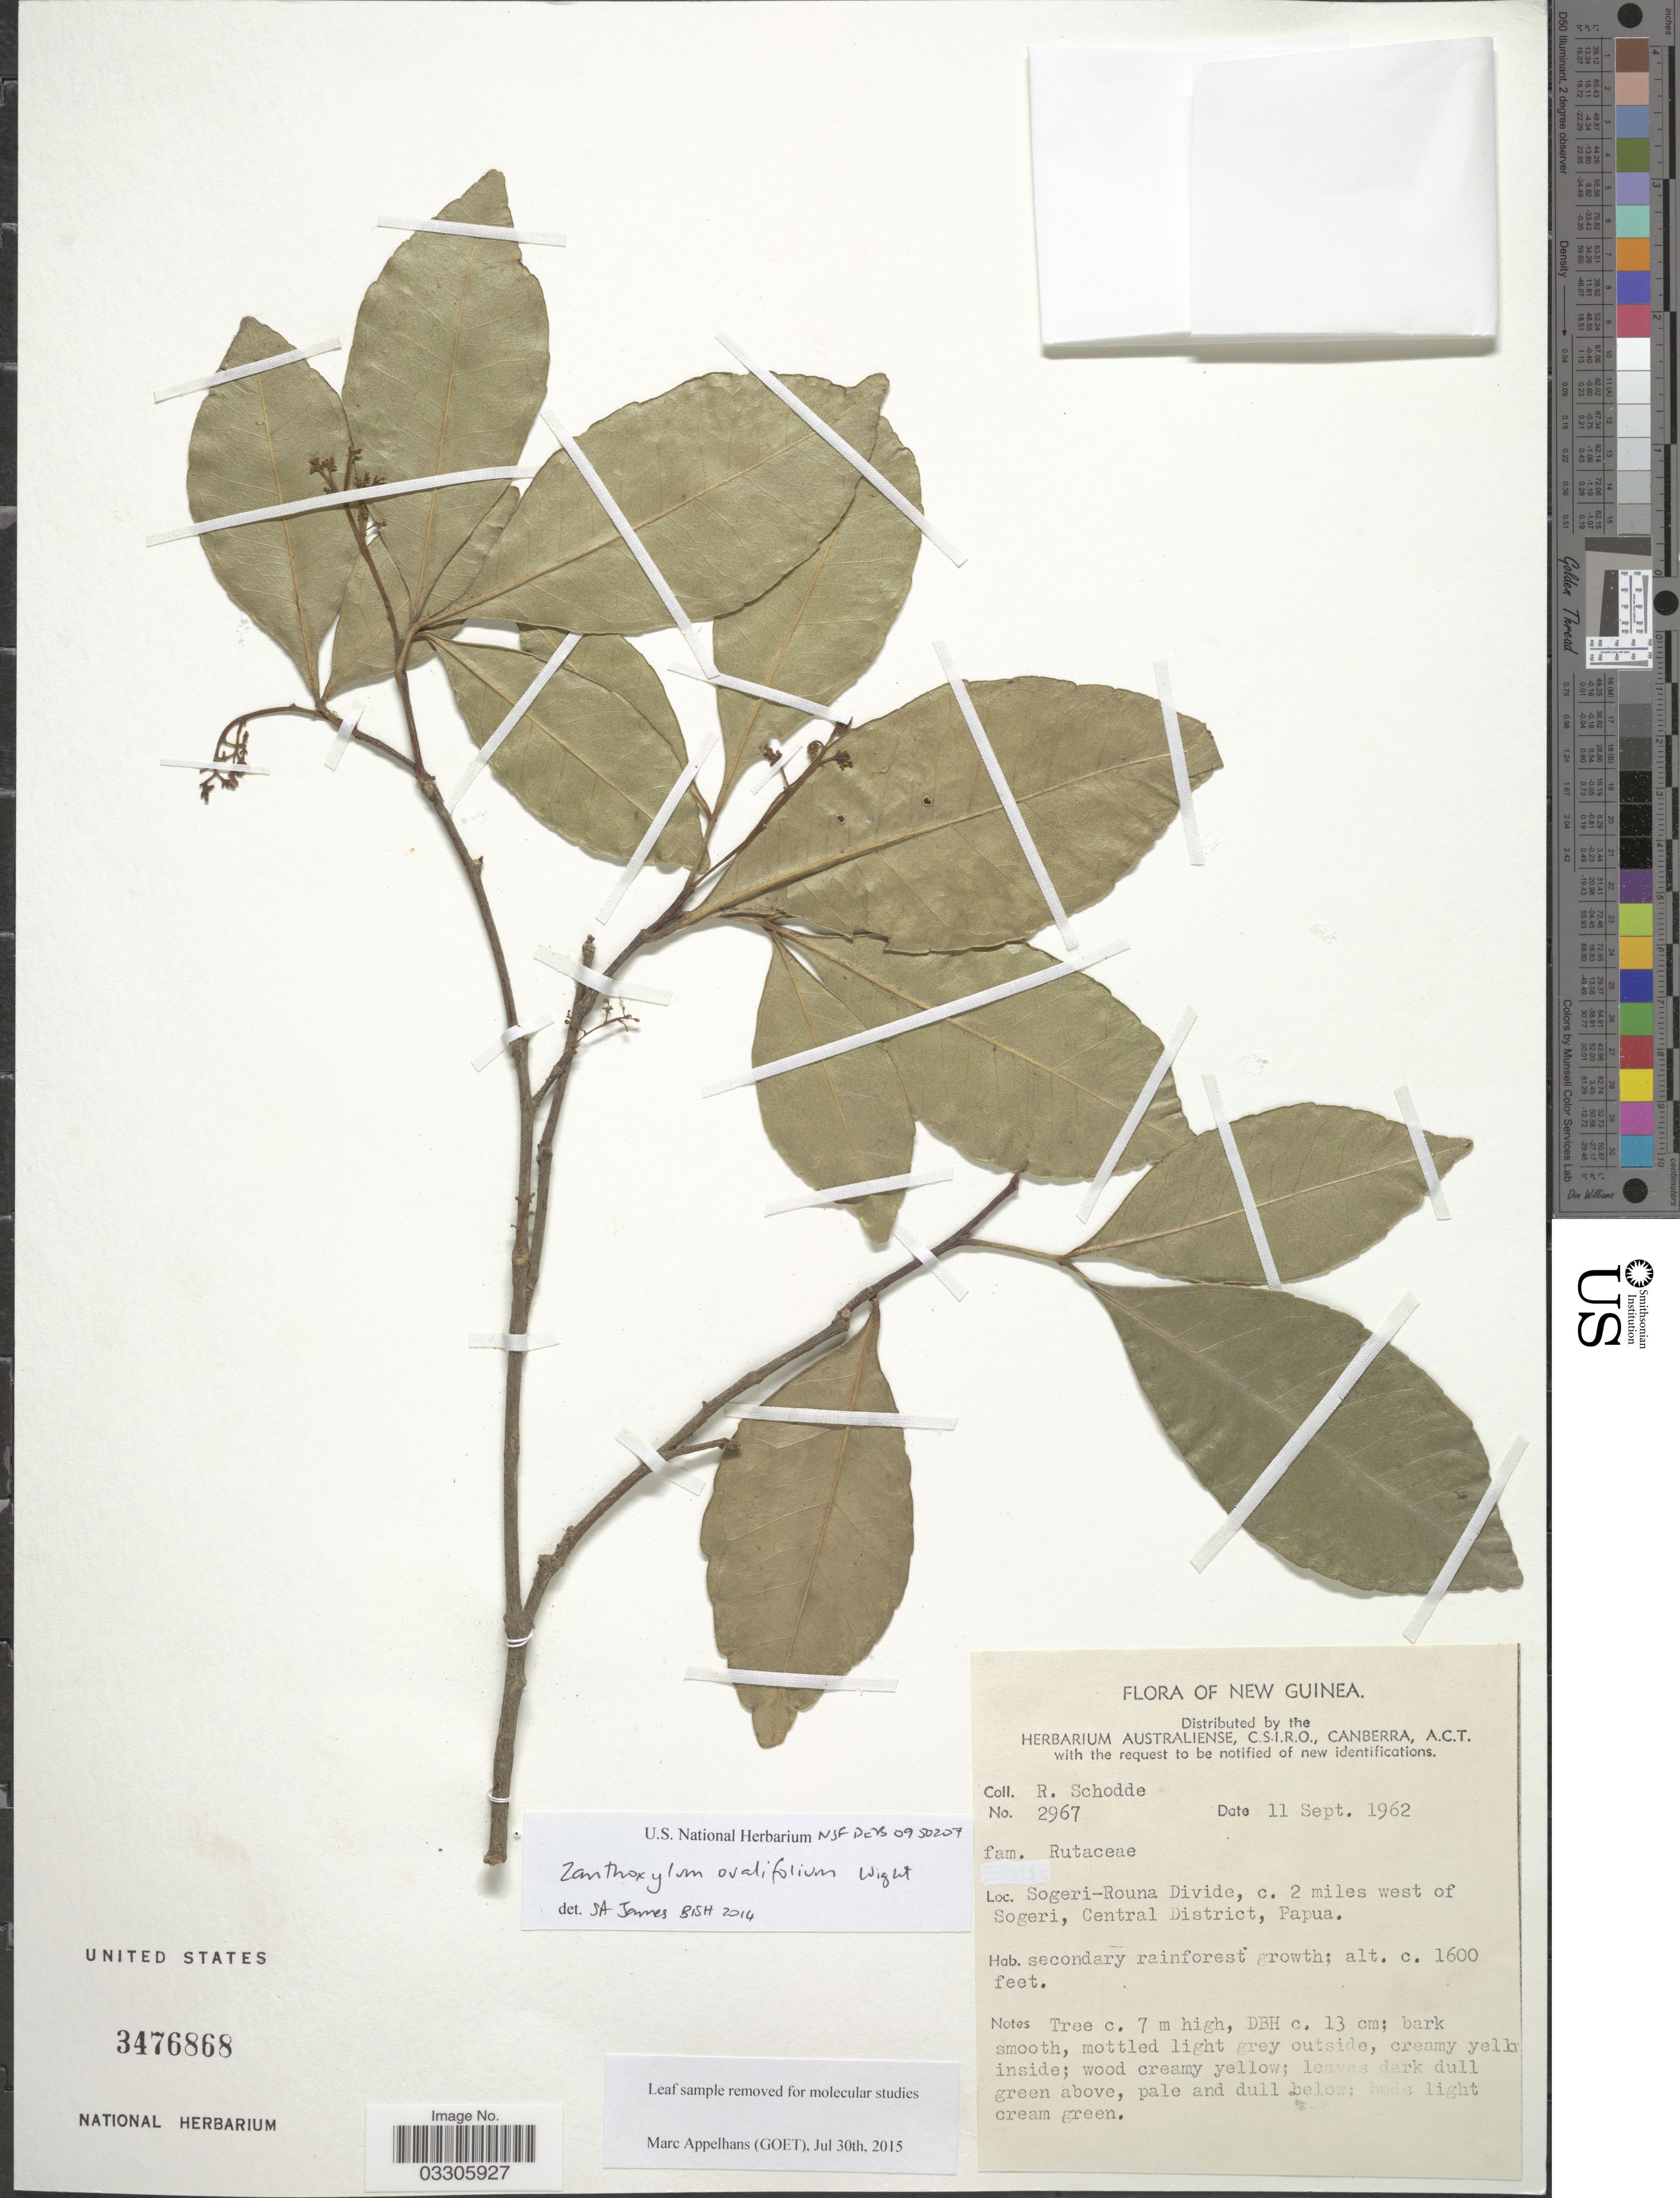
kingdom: Plantae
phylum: Tracheophyta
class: Magnoliopsida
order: Sapindales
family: Rutaceae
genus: Zanthoxylum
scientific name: Zanthoxylum ovalifolium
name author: Wight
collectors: R. Schodde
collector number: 2967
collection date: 1962-09-11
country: Papua New Guinea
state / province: Central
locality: New Guinea, Sogeri-Rouna Divide, c. 2 miles west of Sogeri, Central District.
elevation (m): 488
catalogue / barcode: US 3476868